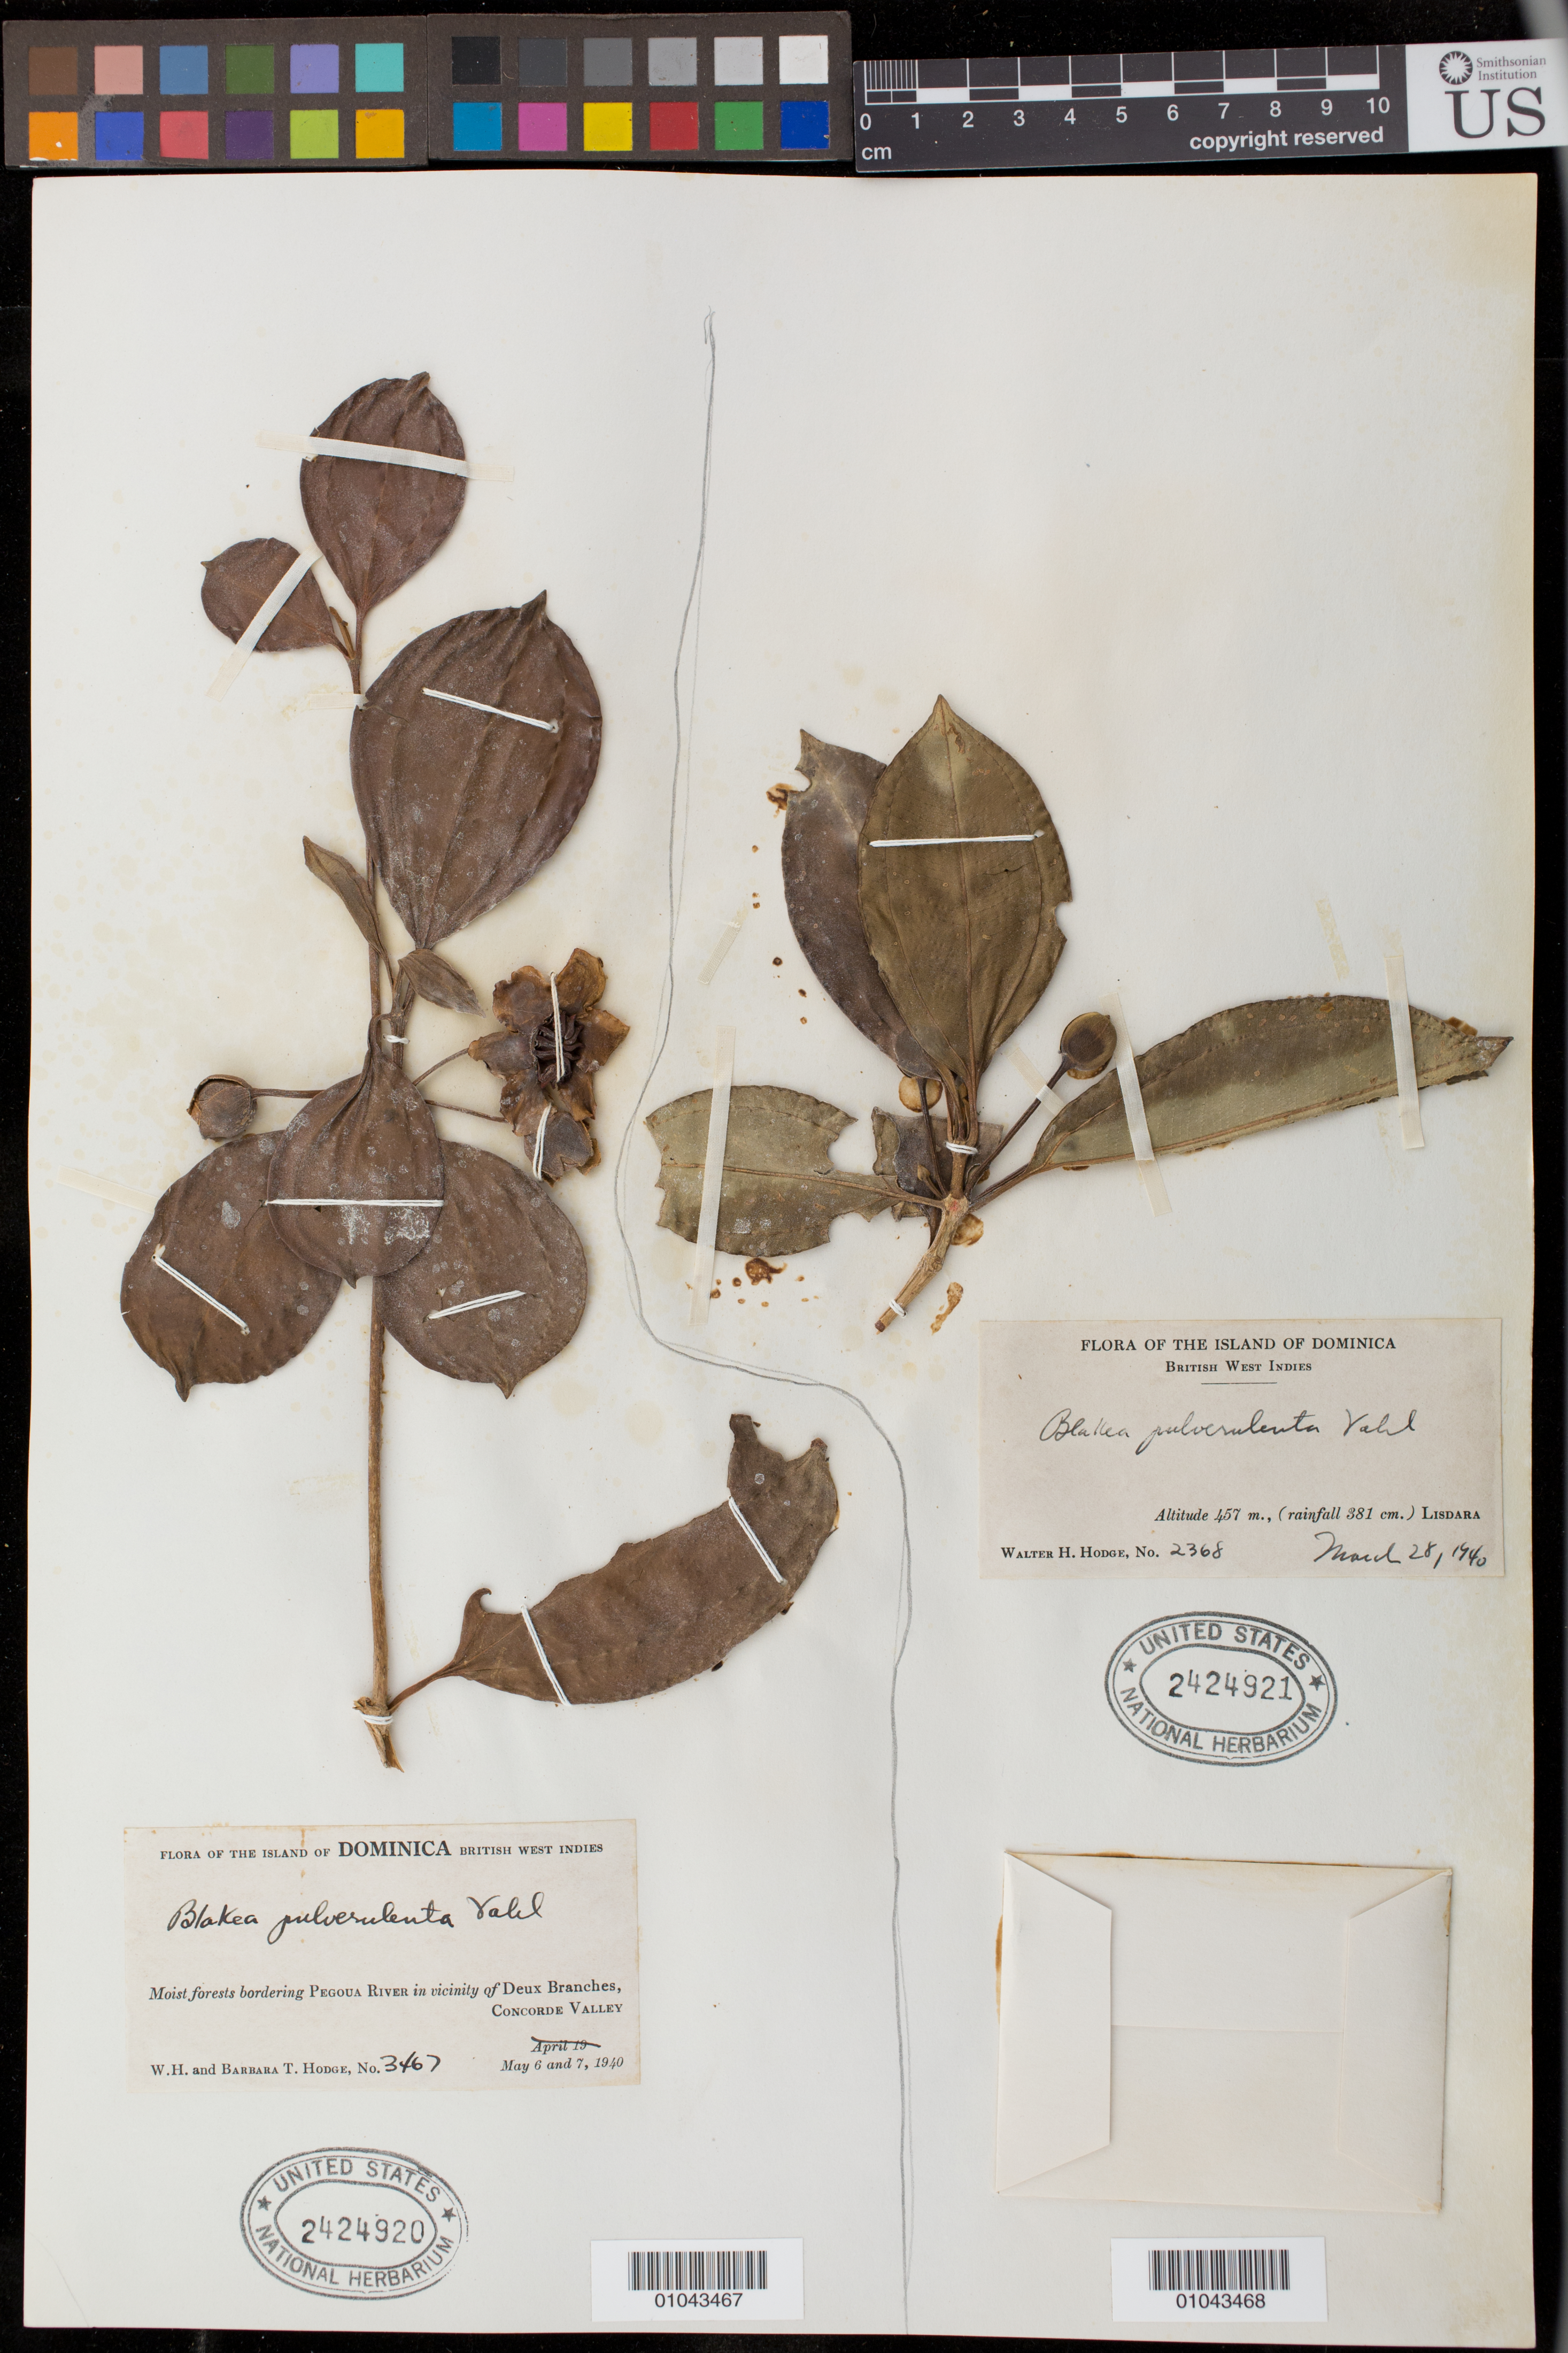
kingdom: Plantae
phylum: Tracheophyta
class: Magnoliopsida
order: Myrtales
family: Melastomataceae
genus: Blakea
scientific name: Blakea pulverulenta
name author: Vahl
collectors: W. Hodge & B. Hodge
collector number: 3467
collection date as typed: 06 May 1940 and 07 May 1940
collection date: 1940-05-06,1940-05-07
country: Dominica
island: Dominica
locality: Pegoua River, vicinity of Deux Branches, Concorde Valley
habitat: Moist forests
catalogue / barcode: US 2424920